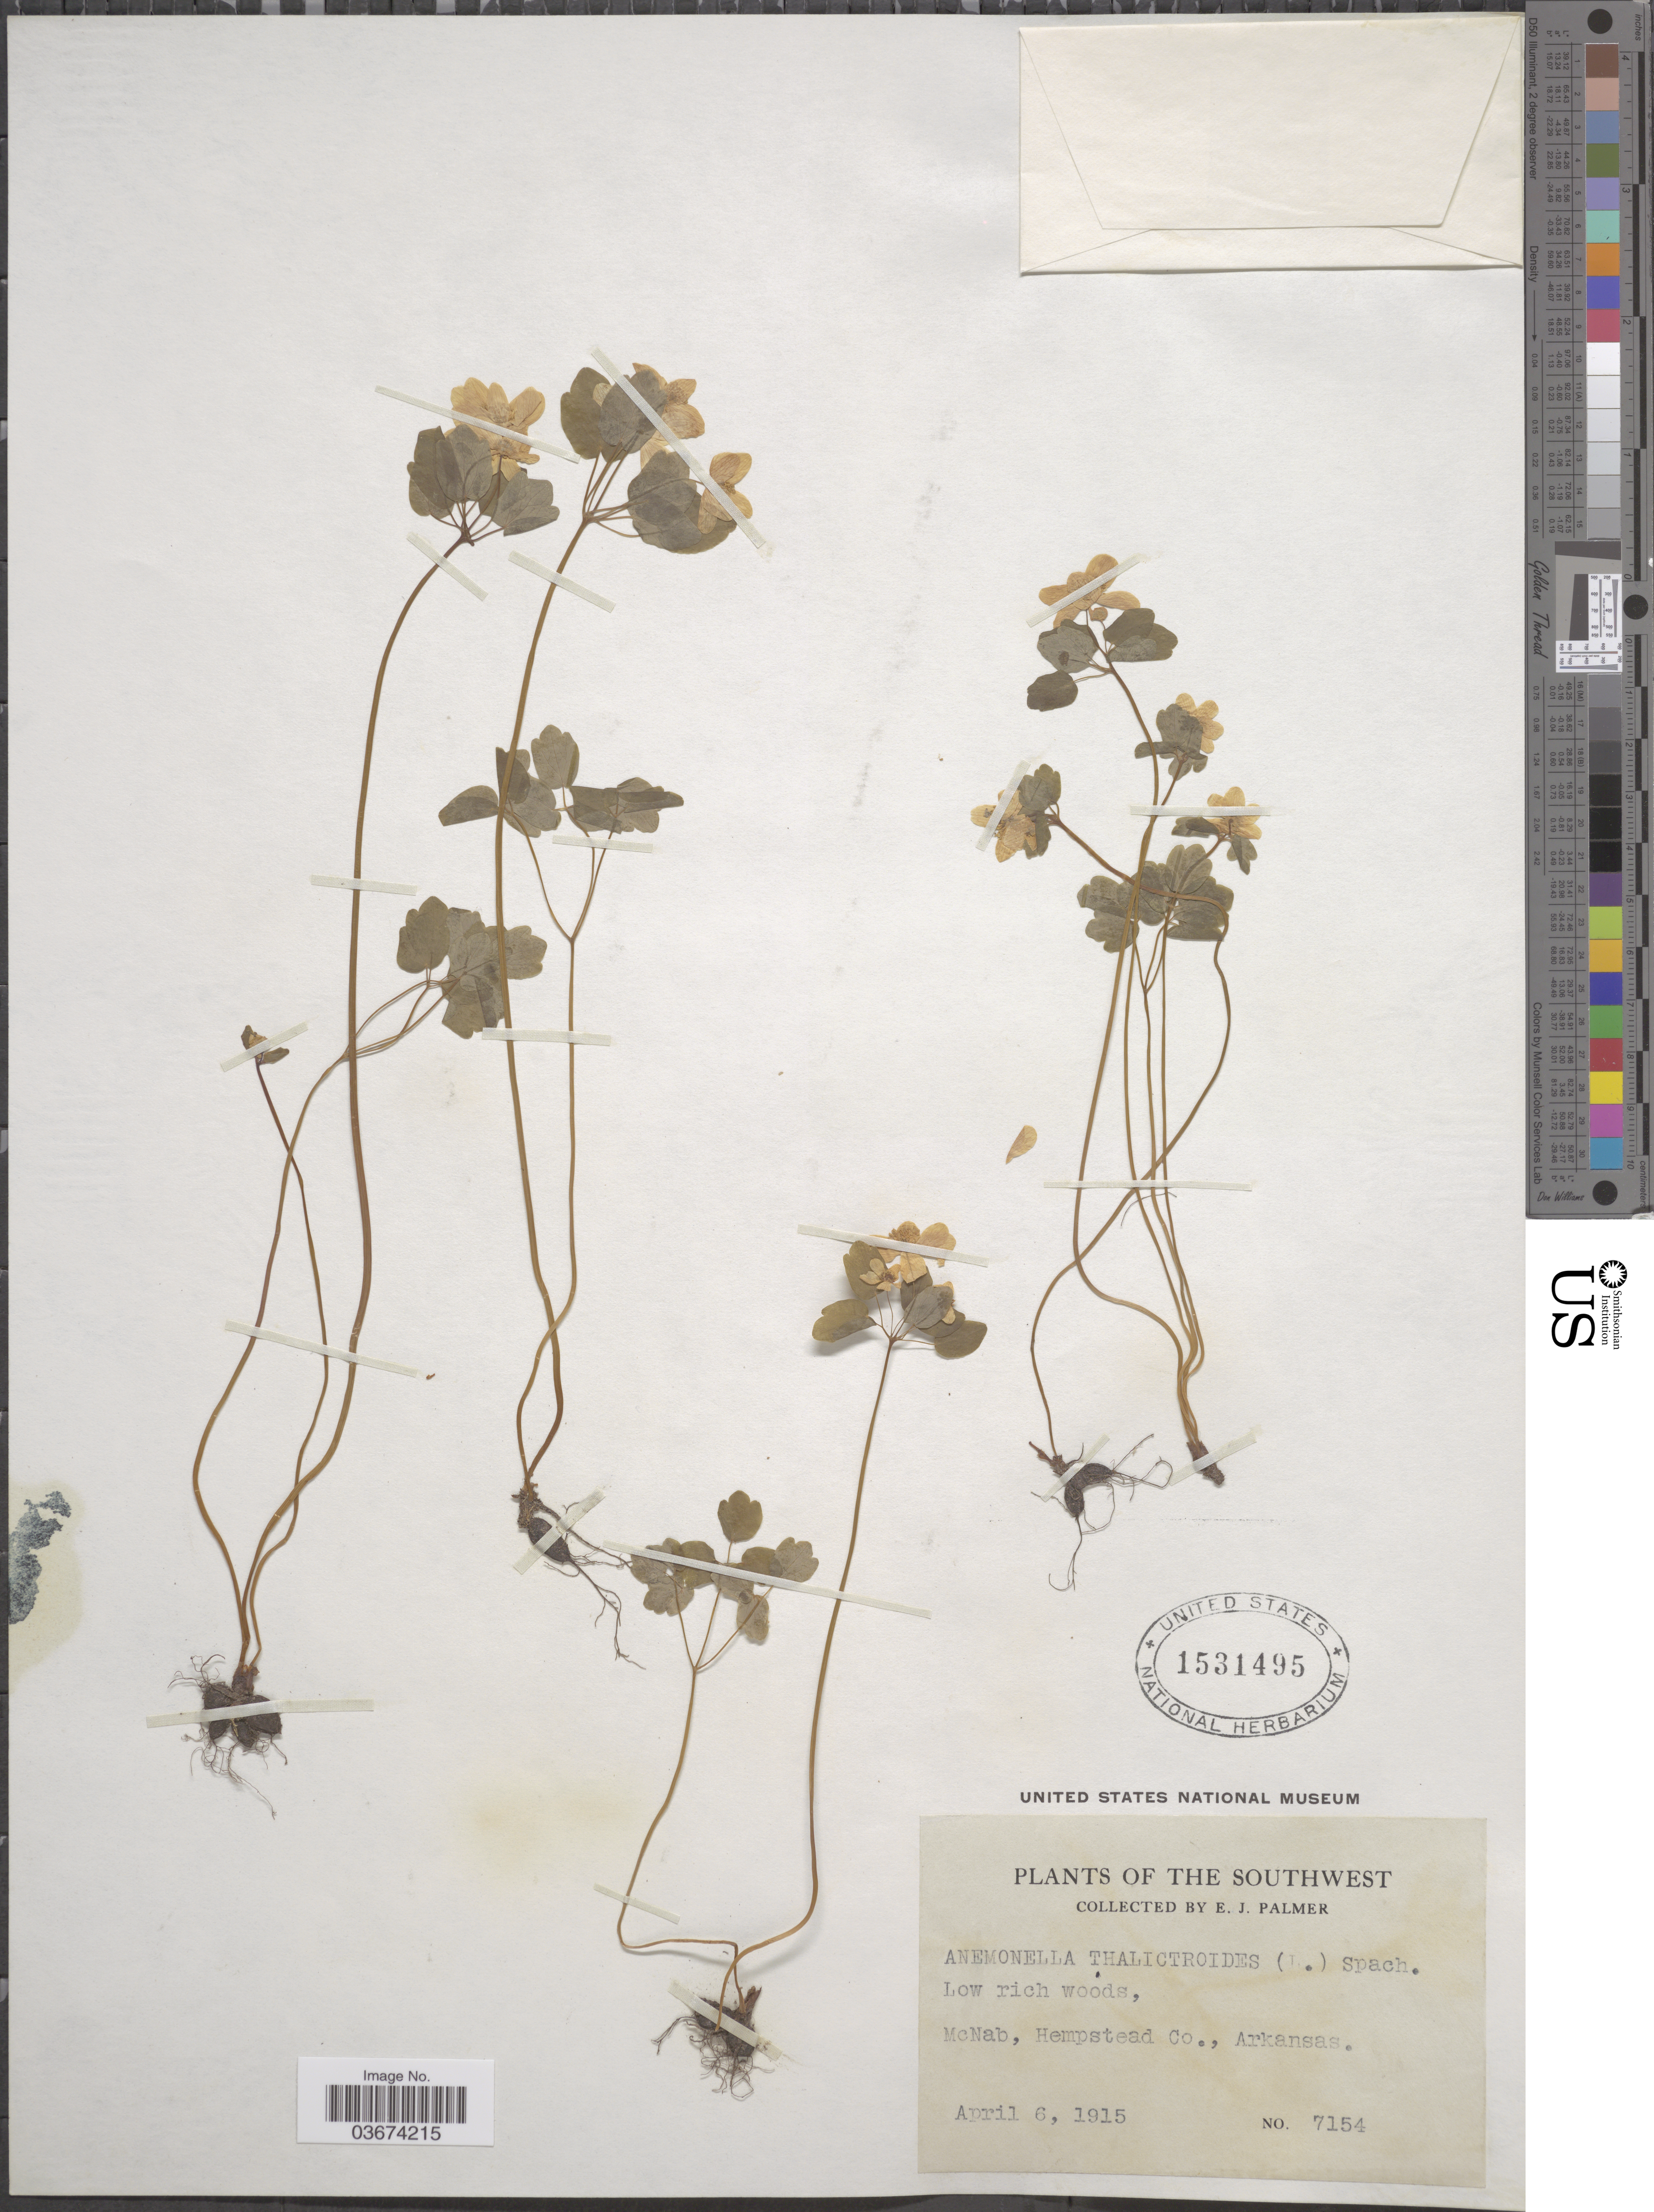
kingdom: Plantae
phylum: Tracheophyta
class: Magnoliopsida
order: Ranunculales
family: Ranunculaceae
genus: Thalictrum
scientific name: Thalictrum thalictroides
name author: (L.) A.J. Eames & B. Boivin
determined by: Strong, M. T., (US), Smithsonian Institution - National Museum of Natural History (UNITED STATES)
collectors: E. J. Palmer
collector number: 7154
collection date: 1915-04-06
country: United States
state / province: Arkansas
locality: The Southwest. McNab, Hempstead Co.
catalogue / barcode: US 1531495